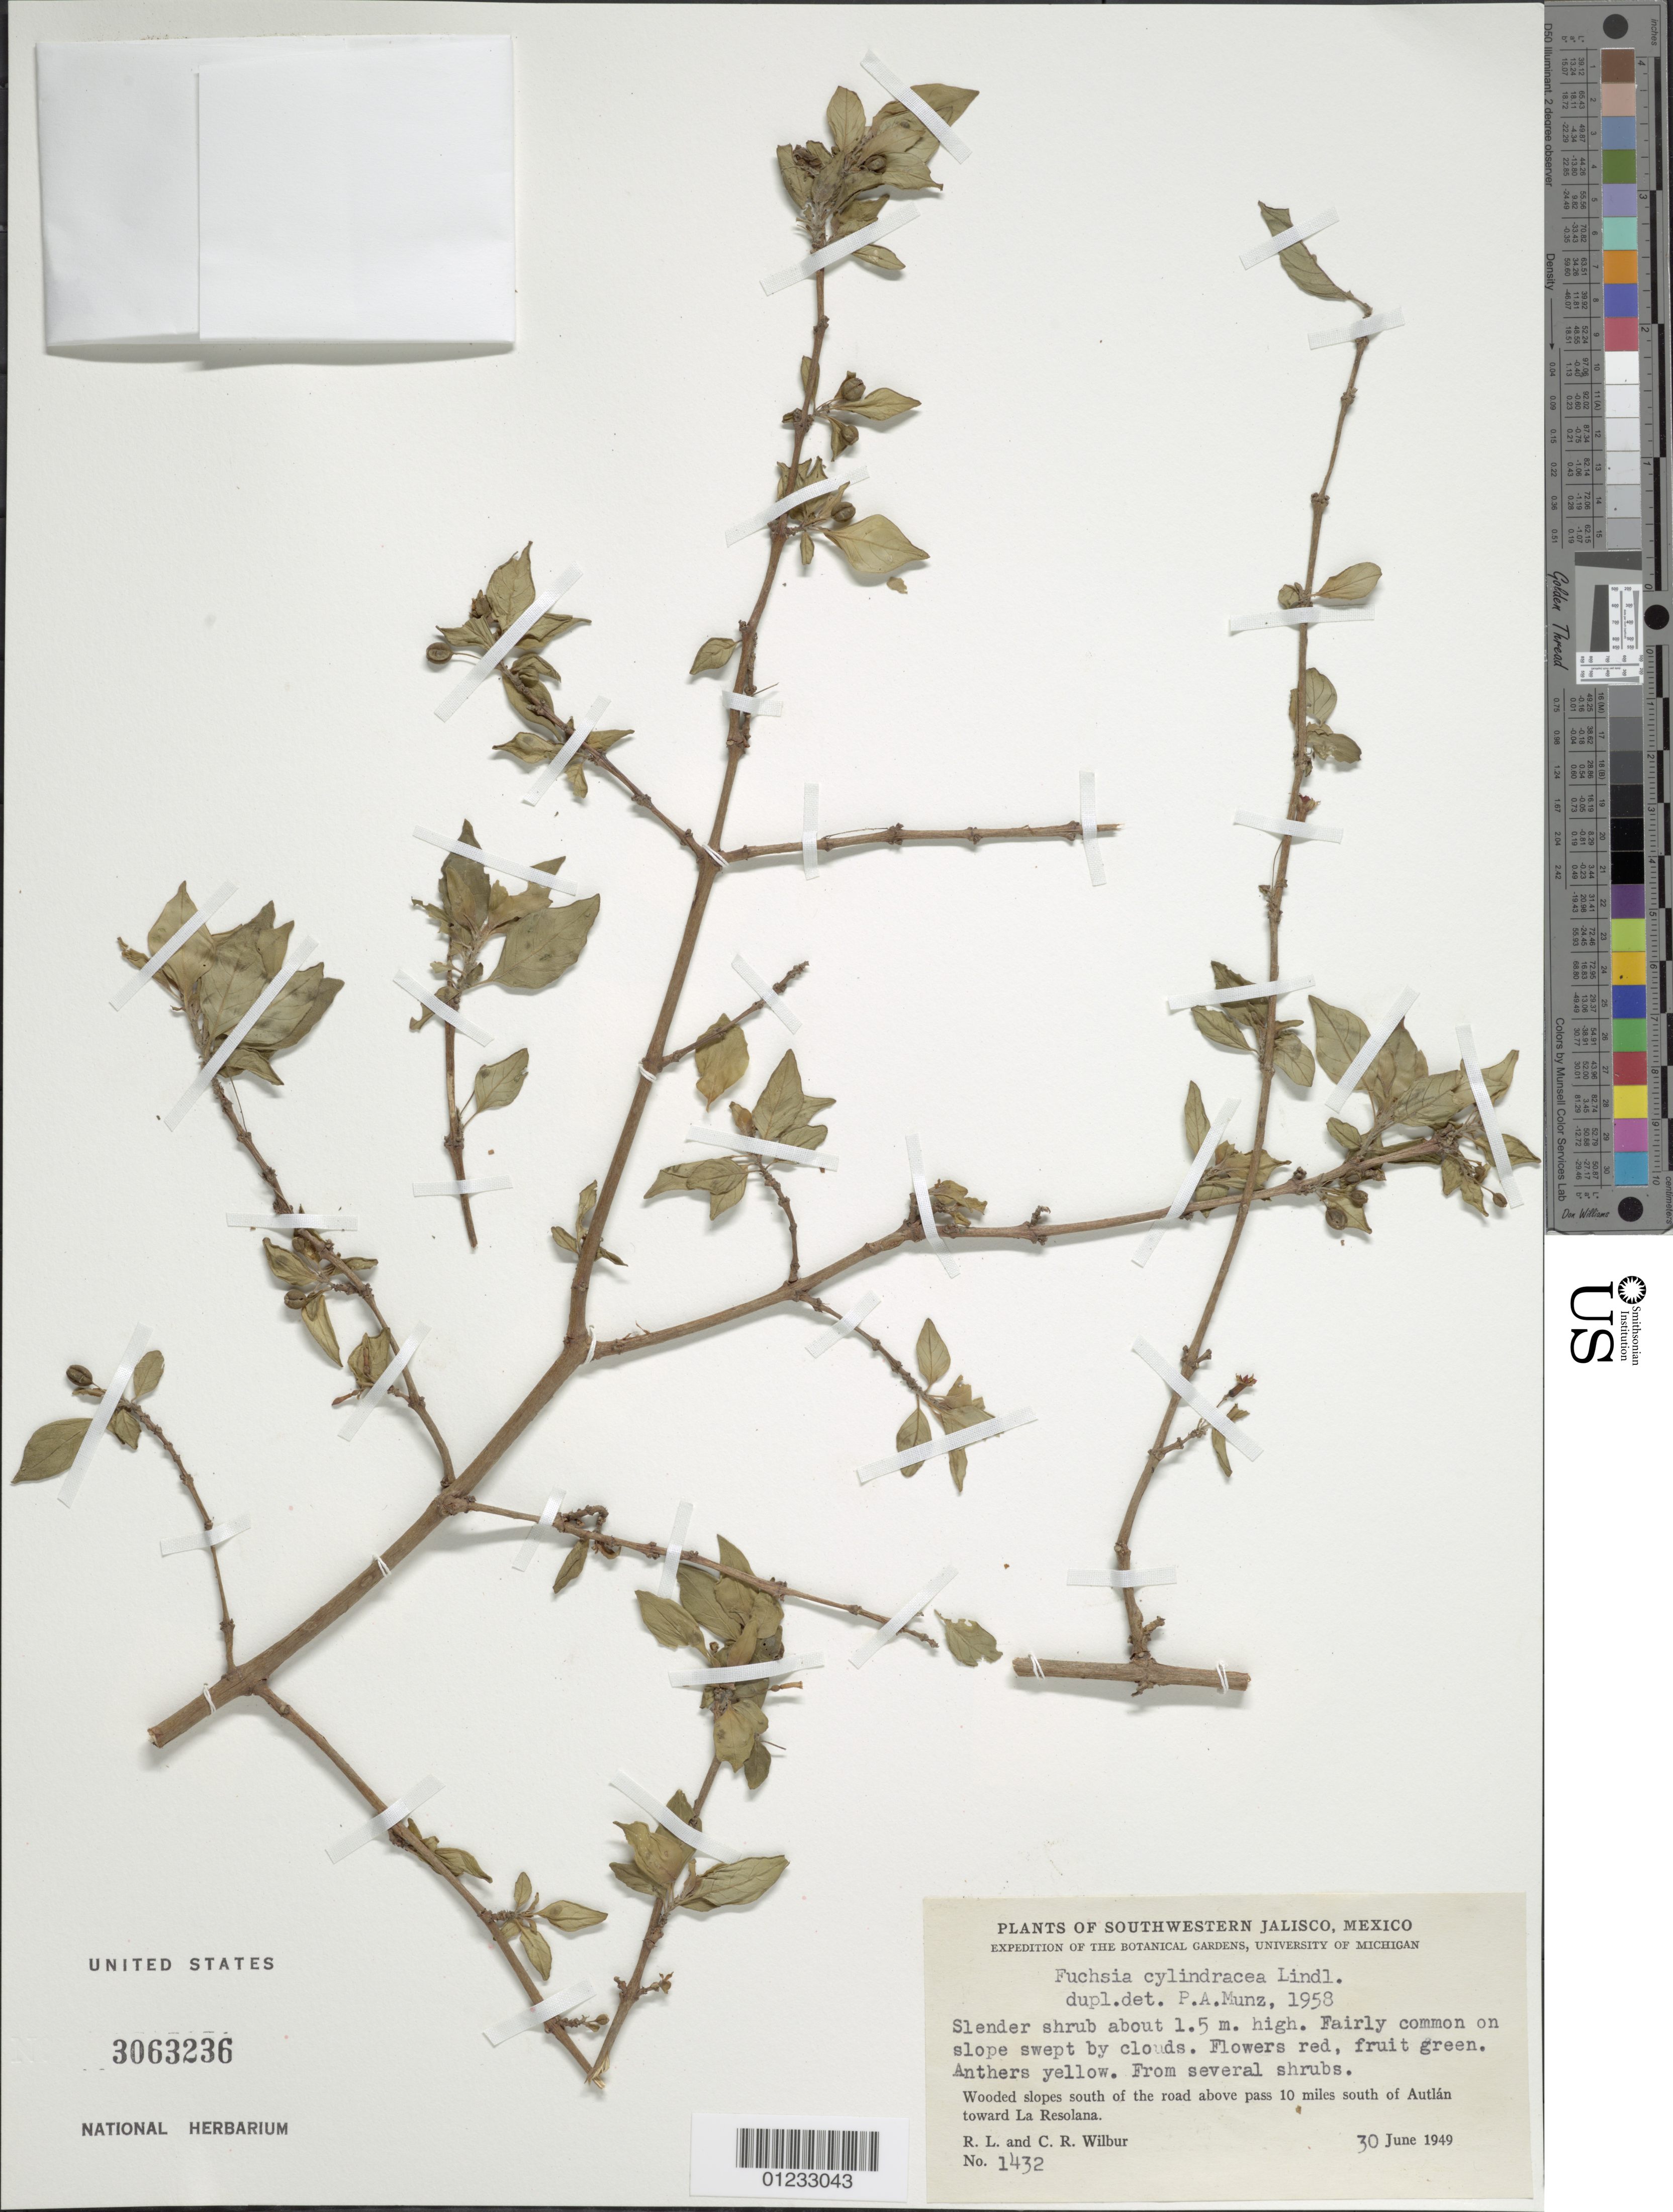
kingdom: Plantae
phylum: Tracheophyta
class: Magnoliopsida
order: Myrtales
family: Onagraceae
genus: Fuchsia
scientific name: Fuchsia cylindracea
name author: Lindl.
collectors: R. L. Wilbur & C. Wilbur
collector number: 1432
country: Mexico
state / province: Jalisco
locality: South of the road above pass 10 miles south of Autlan toward La Resolana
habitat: Wooded slopes swept by clouds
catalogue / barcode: US 3063236